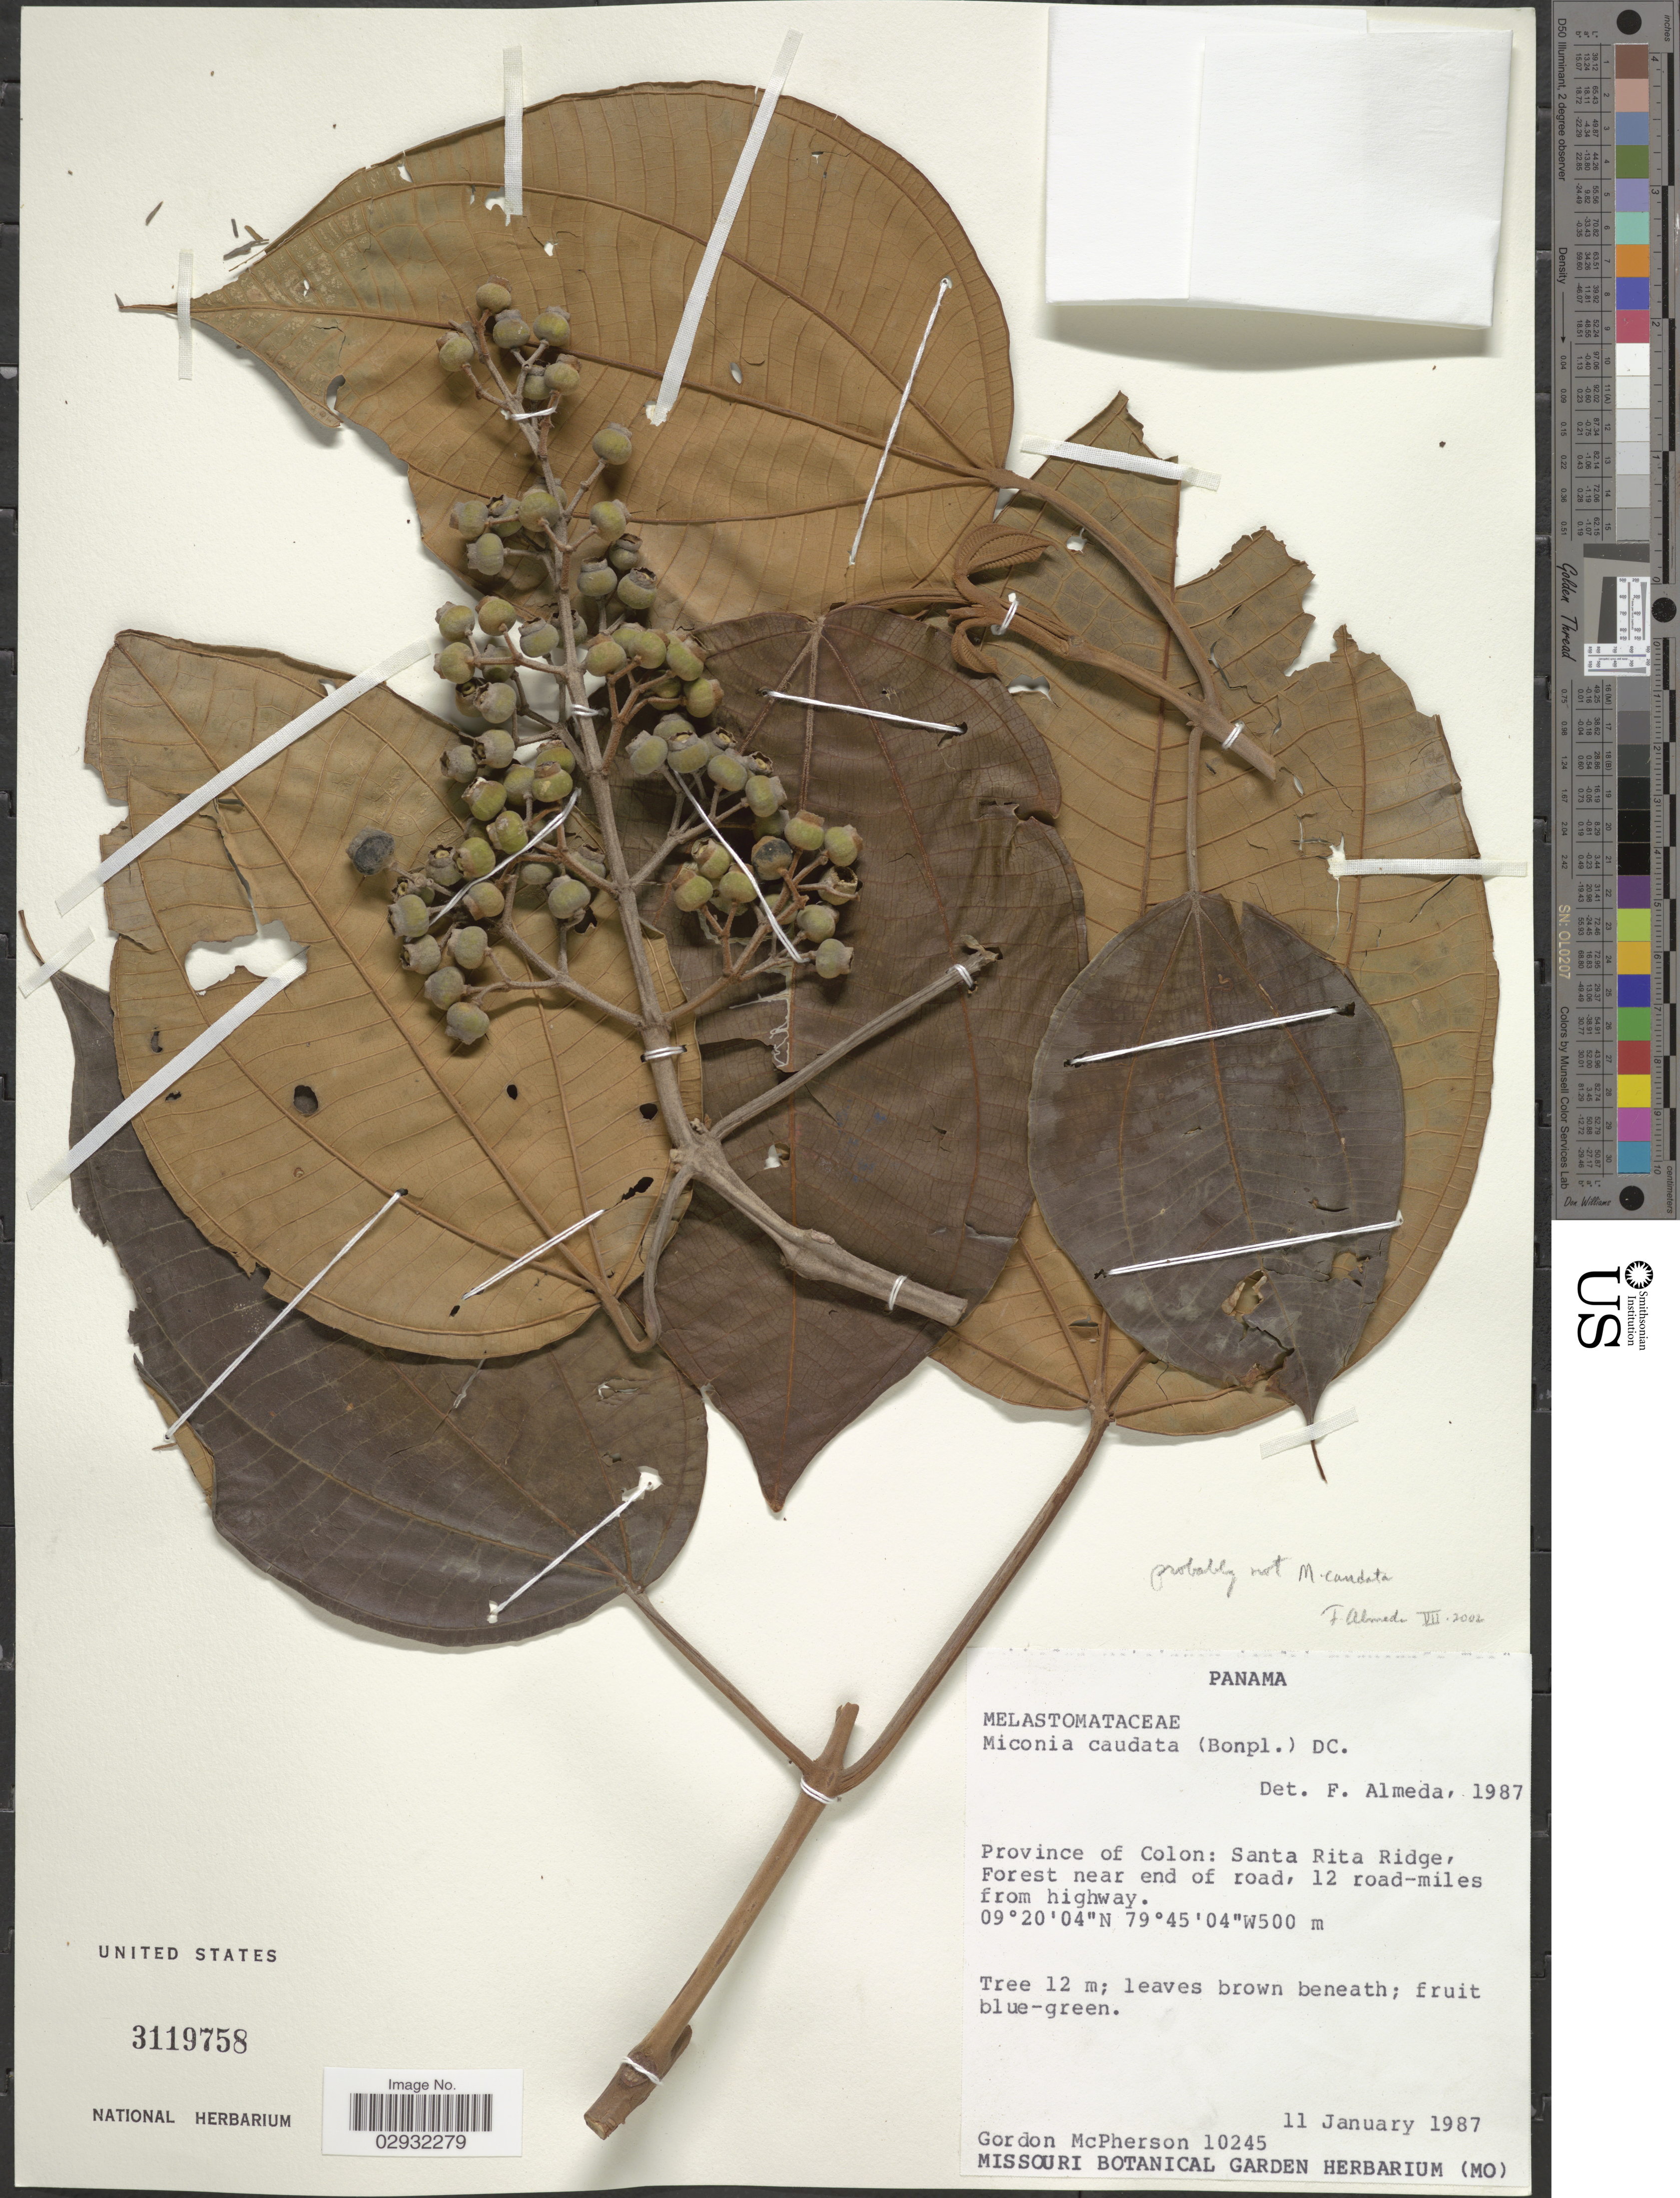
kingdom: Plantae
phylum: Tracheophyta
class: Magnoliopsida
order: Myrtales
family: Melastomataceae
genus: Miconia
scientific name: Miconia caudata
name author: (Bonpl.) DC.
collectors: G. D. McPherson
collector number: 10245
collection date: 1987-01-11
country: Panama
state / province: Colón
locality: Santa Rita Ridge, Forest near end of road, 12 road-miles from highway.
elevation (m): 500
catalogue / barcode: US 3119758